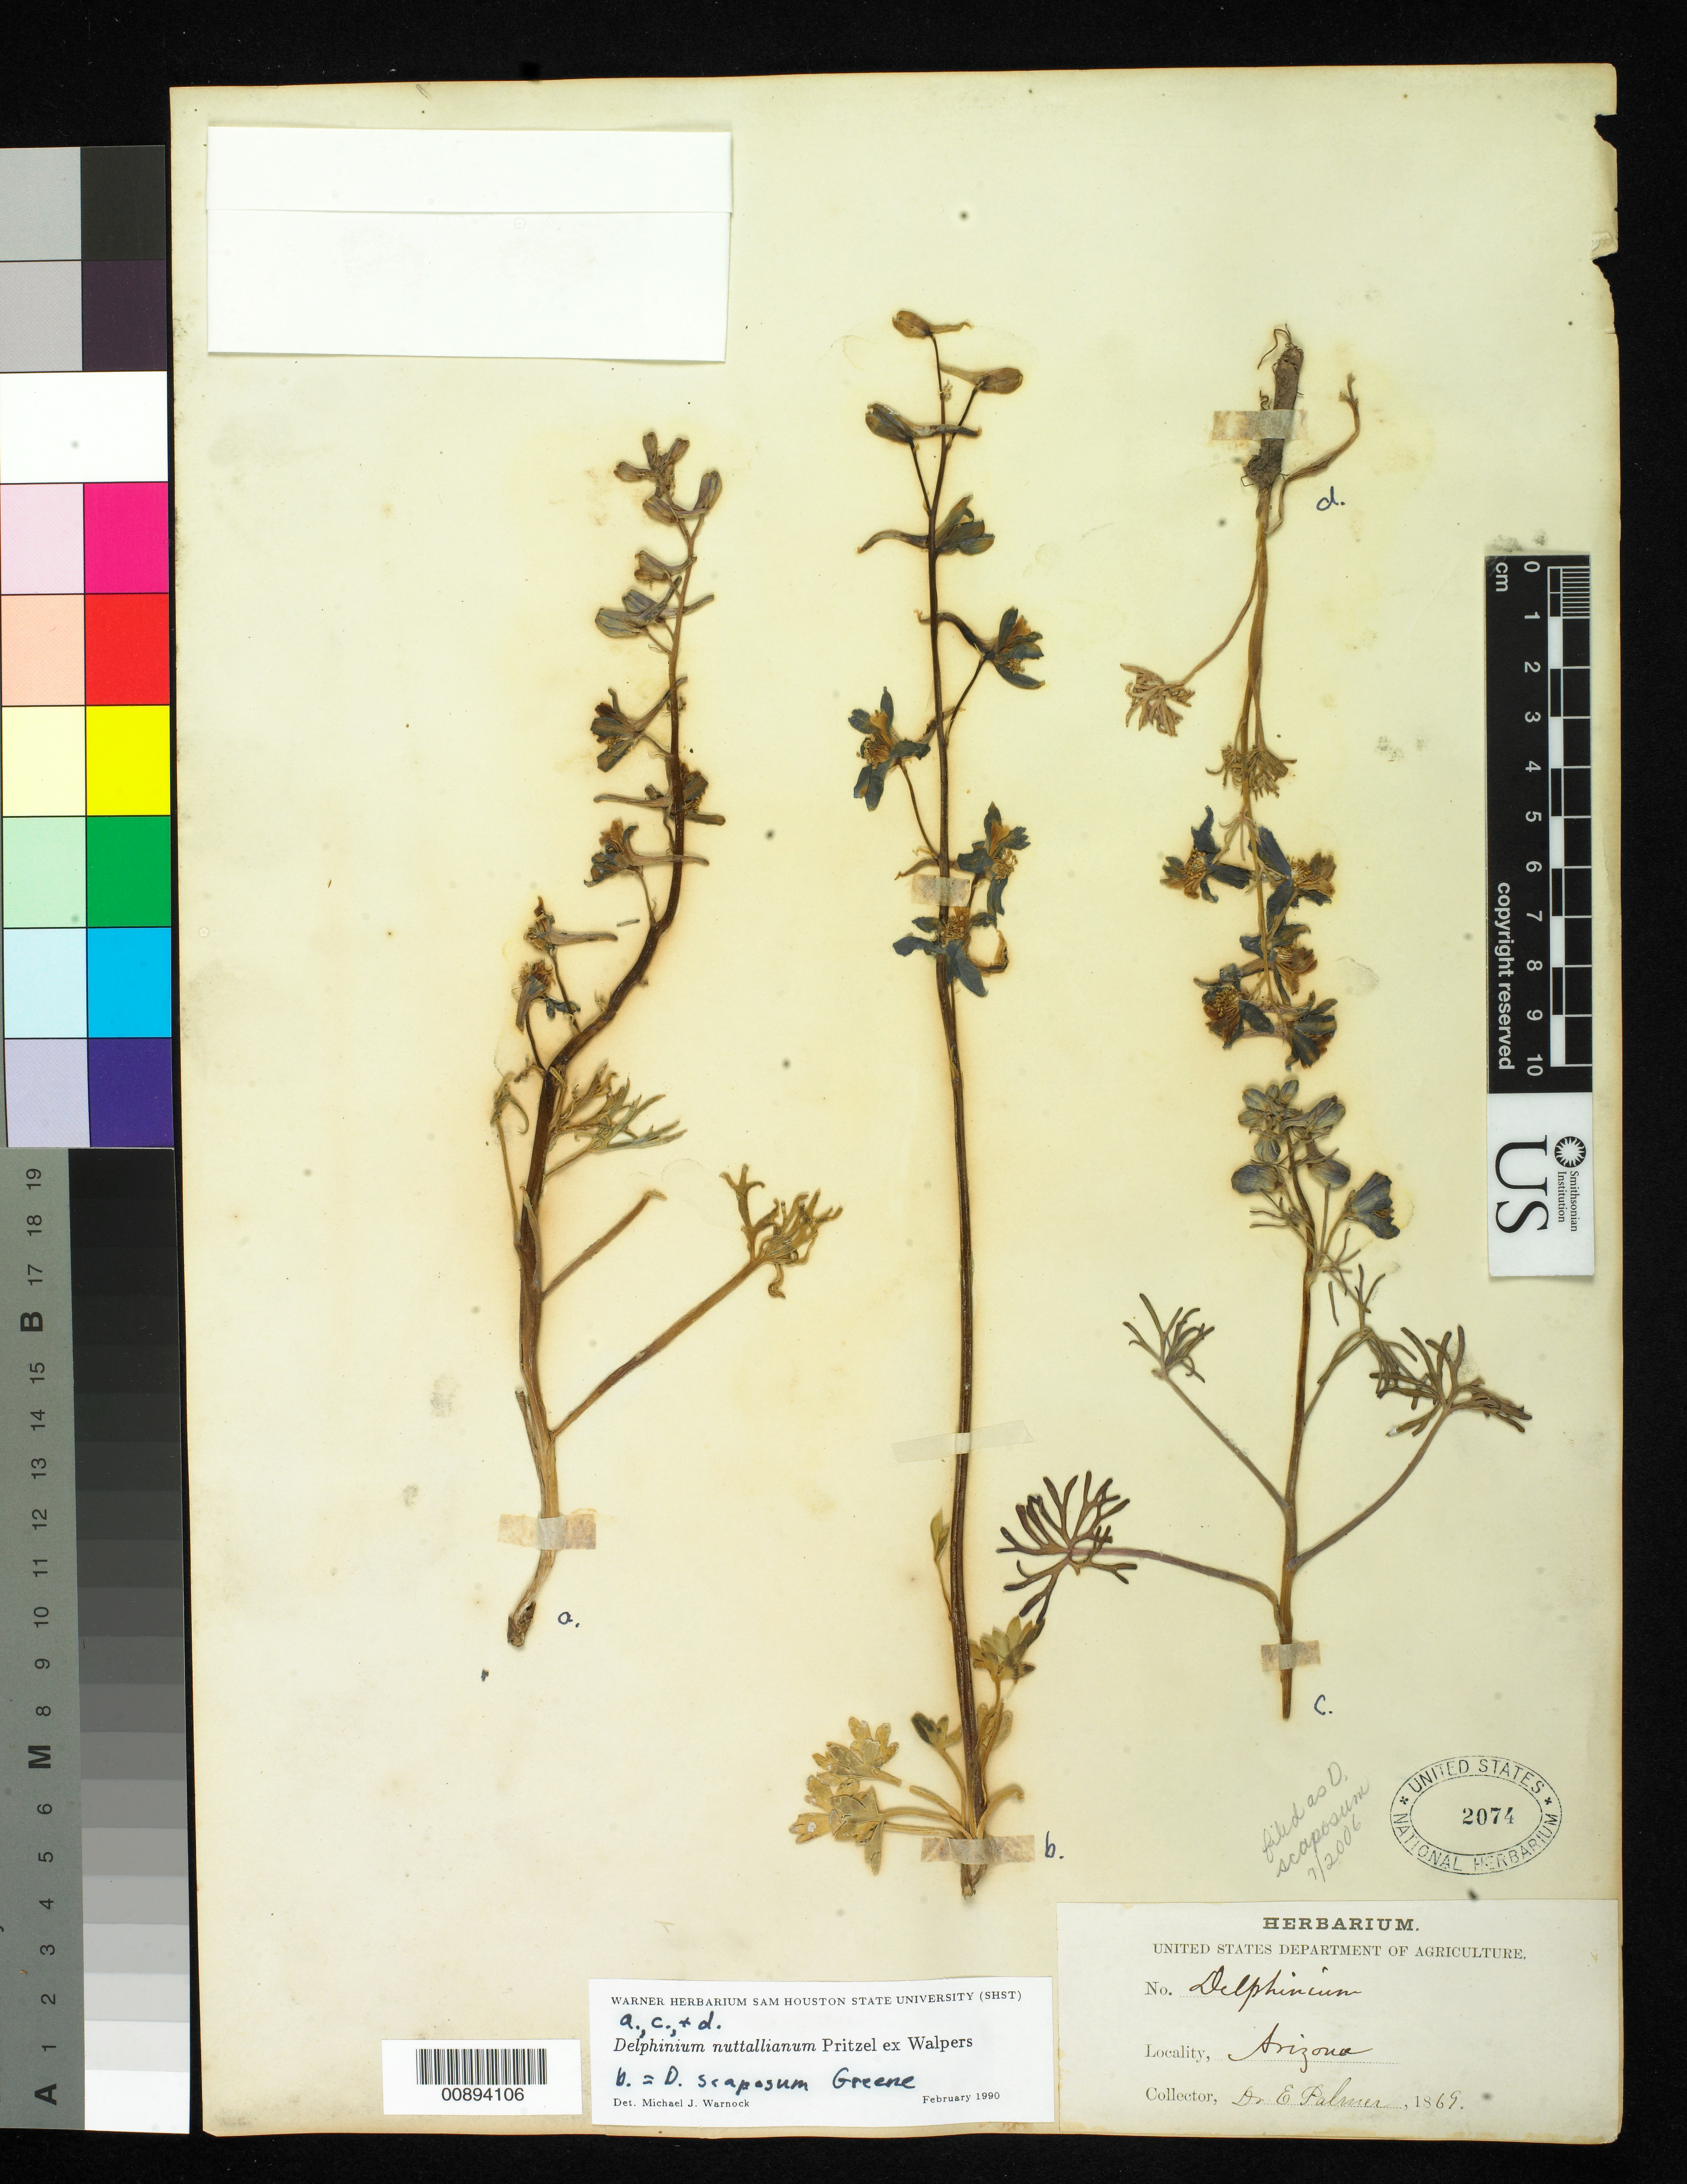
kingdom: Plantae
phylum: Tracheophyta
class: Magnoliopsida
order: Ranunculales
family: Ranunculaceae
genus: Delphinium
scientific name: Delphinium scaposum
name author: Greene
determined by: Warnock, M. J., (SHST), Sam Houston State University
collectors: E. Palmer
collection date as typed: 1869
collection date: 1869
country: United States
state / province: Arizona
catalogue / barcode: US 2074